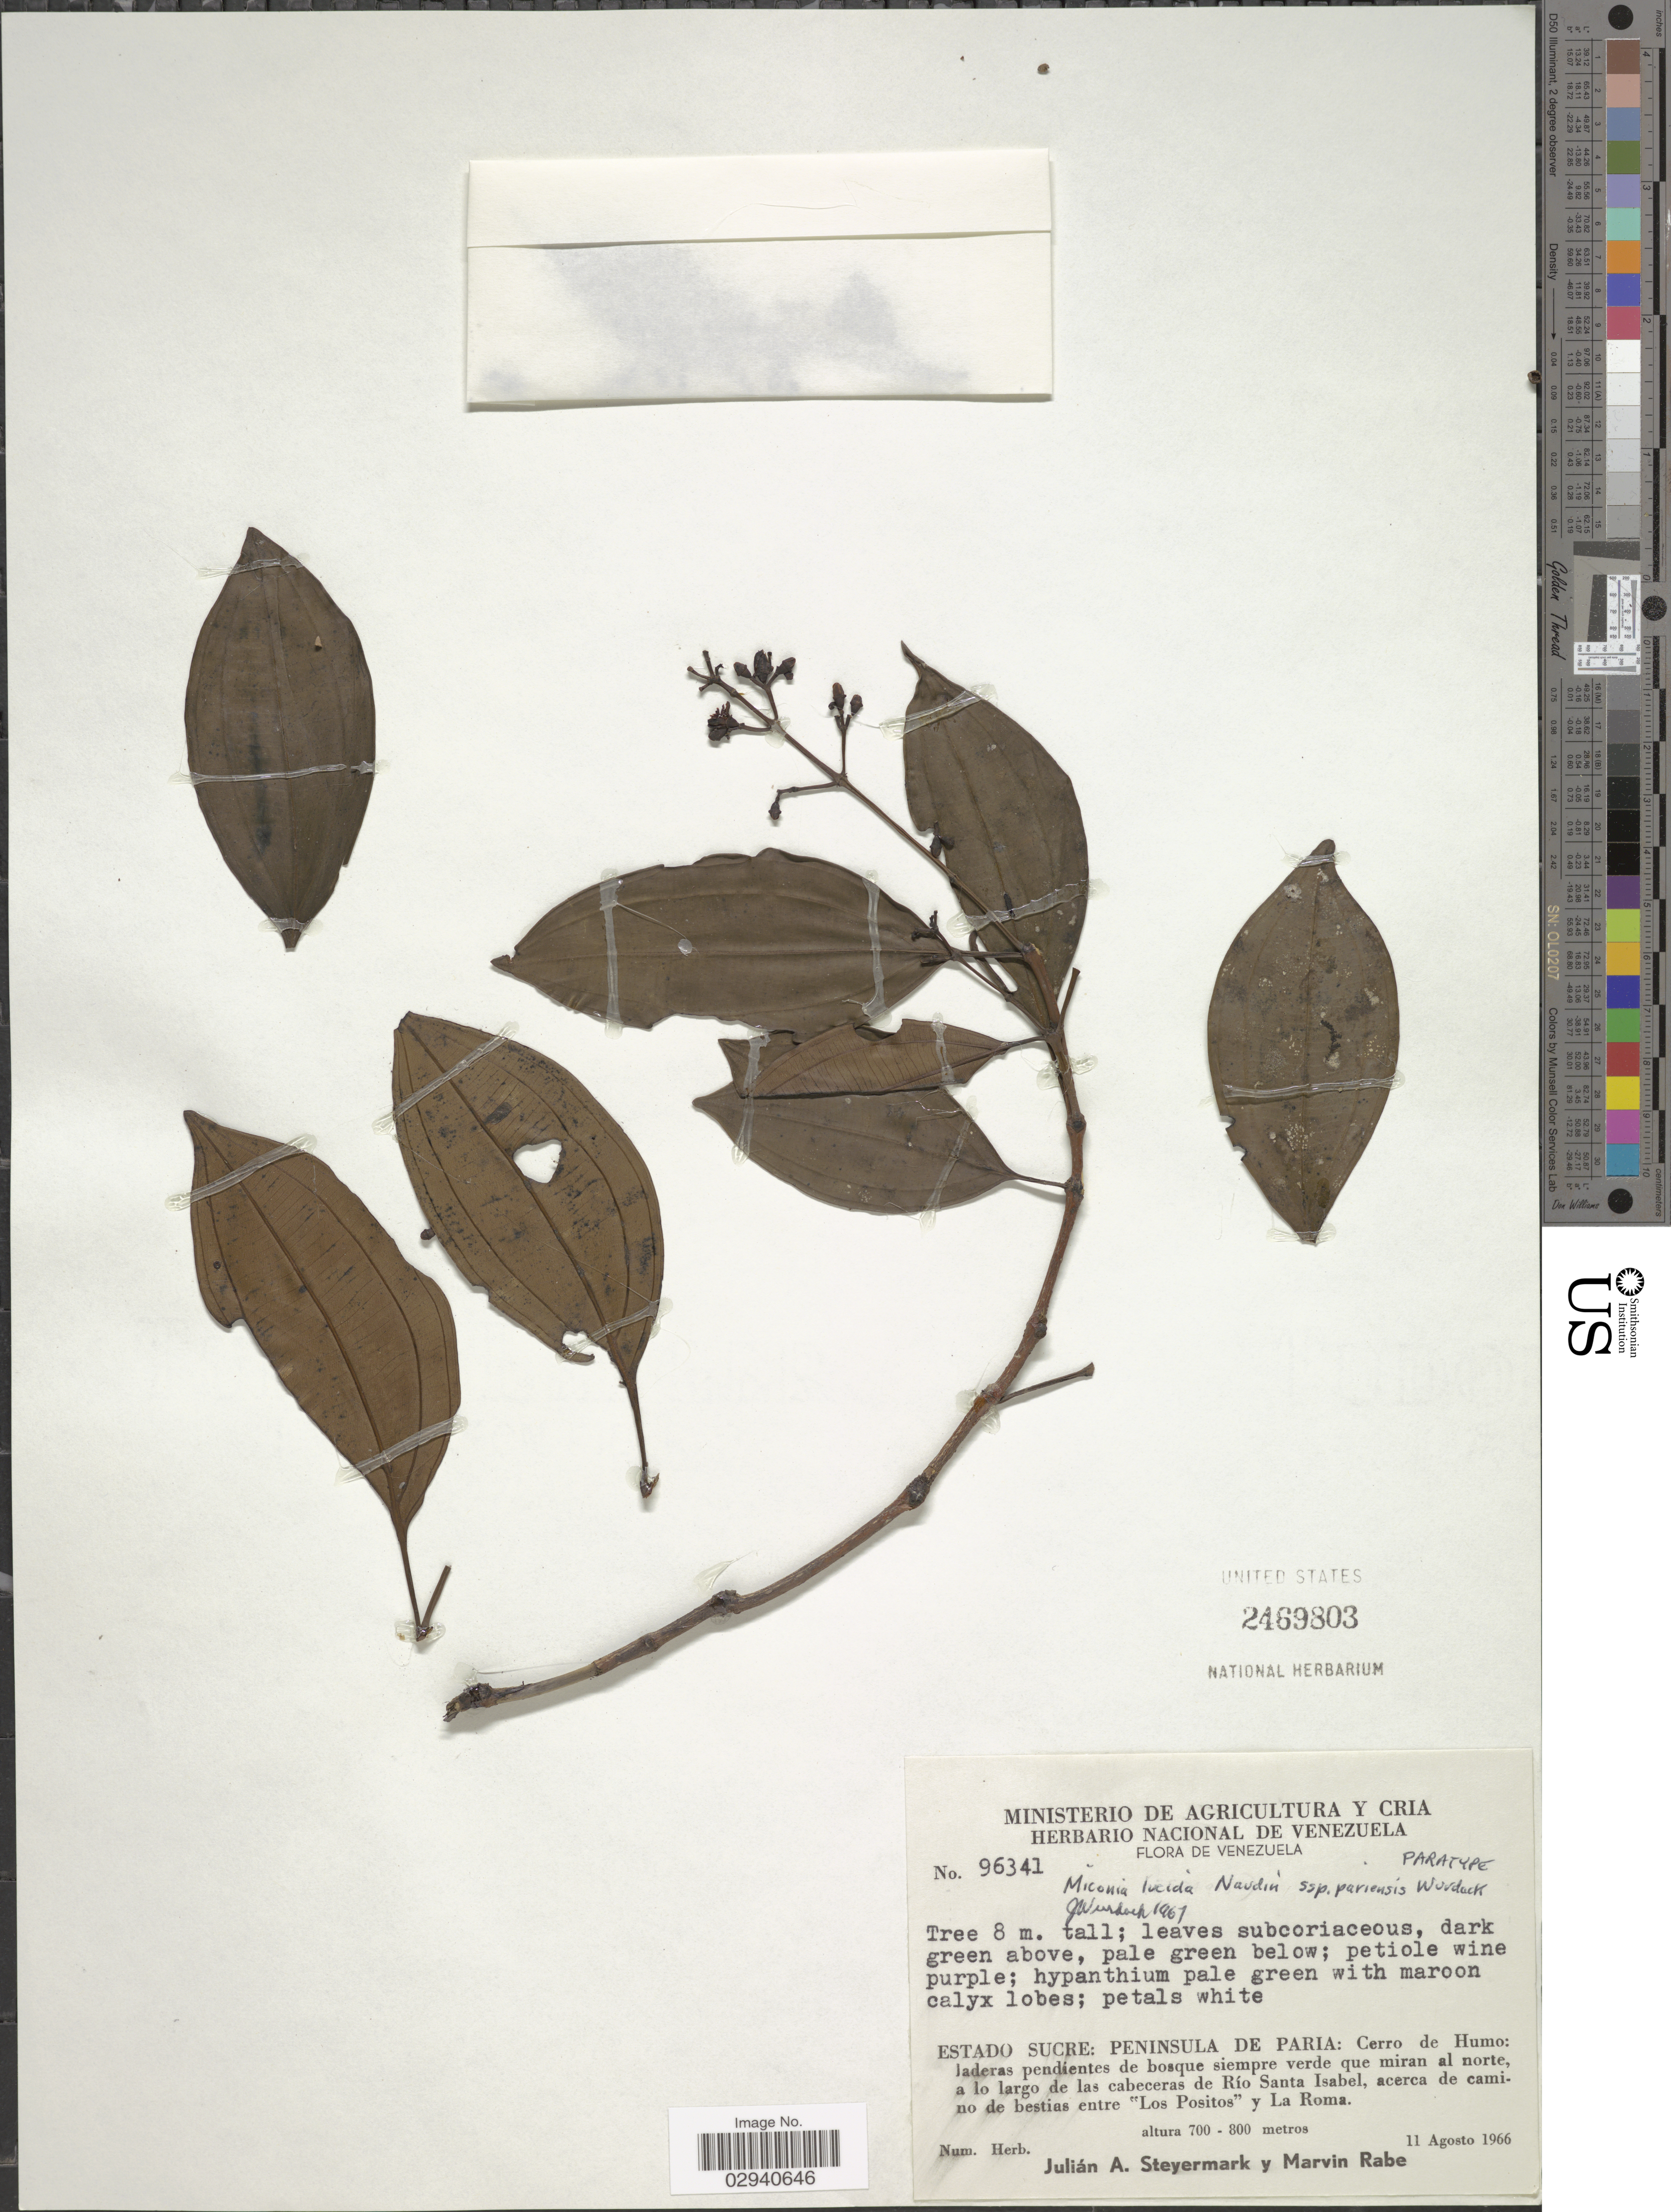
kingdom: Plantae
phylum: Tracheophyta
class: Magnoliopsida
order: Myrtales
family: Melastomataceae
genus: Miconia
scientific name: Miconia lucida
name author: Naudin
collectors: J. Steyermark & M. Rabe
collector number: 96341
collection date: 1966-08-11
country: Venezuela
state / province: Sucre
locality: Peninsula de Paria: Cerro de Humo: laderas pendientes de bosque siempre verde que miran al norte, a lo largo de las cabeceras de Río Santa Isabel, acerca de camino de bestias entre "Los Positos" y La Roma.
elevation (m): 700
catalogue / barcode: US 2469803